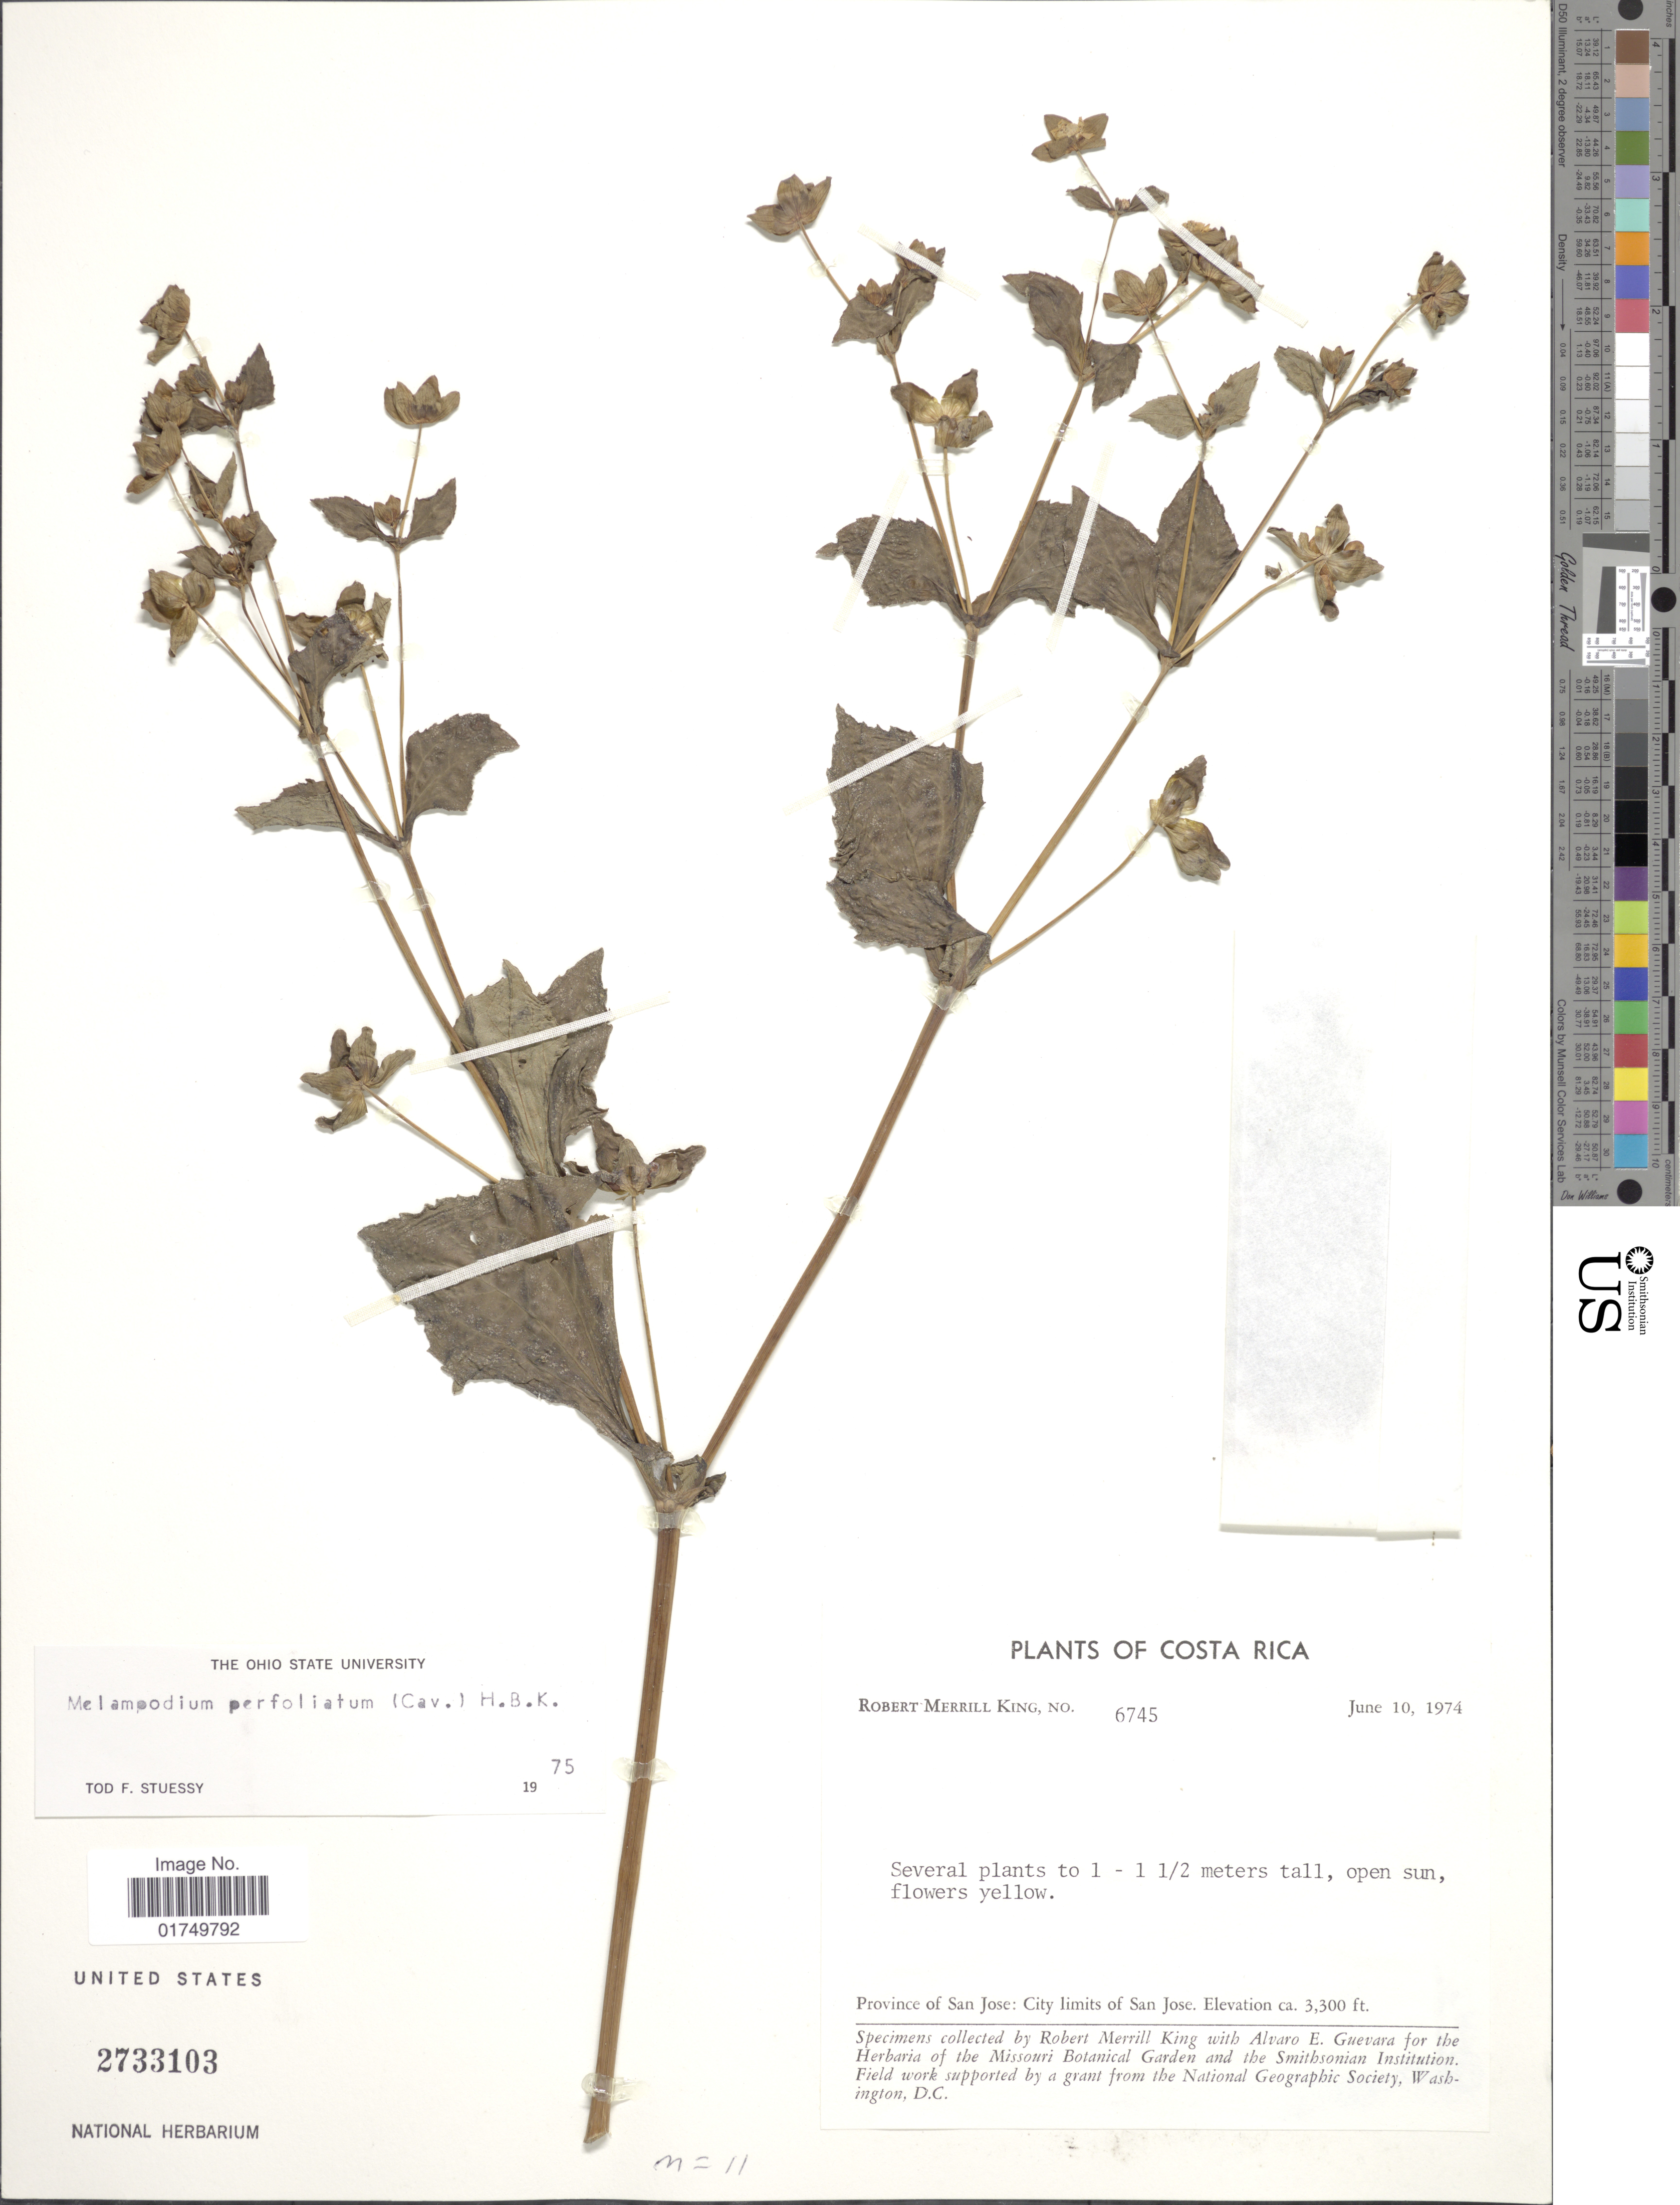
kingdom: Plantae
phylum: Tracheophyta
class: Magnoliopsida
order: Asterales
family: Asteraceae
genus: Melampodium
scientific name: Melampodium perfoliatum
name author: (Cav.) Kunth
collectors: R. M. King & A. E. Guevara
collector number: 6745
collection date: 1974-06-10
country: Costa Rica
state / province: San José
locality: City limits of San Jose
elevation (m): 1006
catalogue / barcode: US 2733103